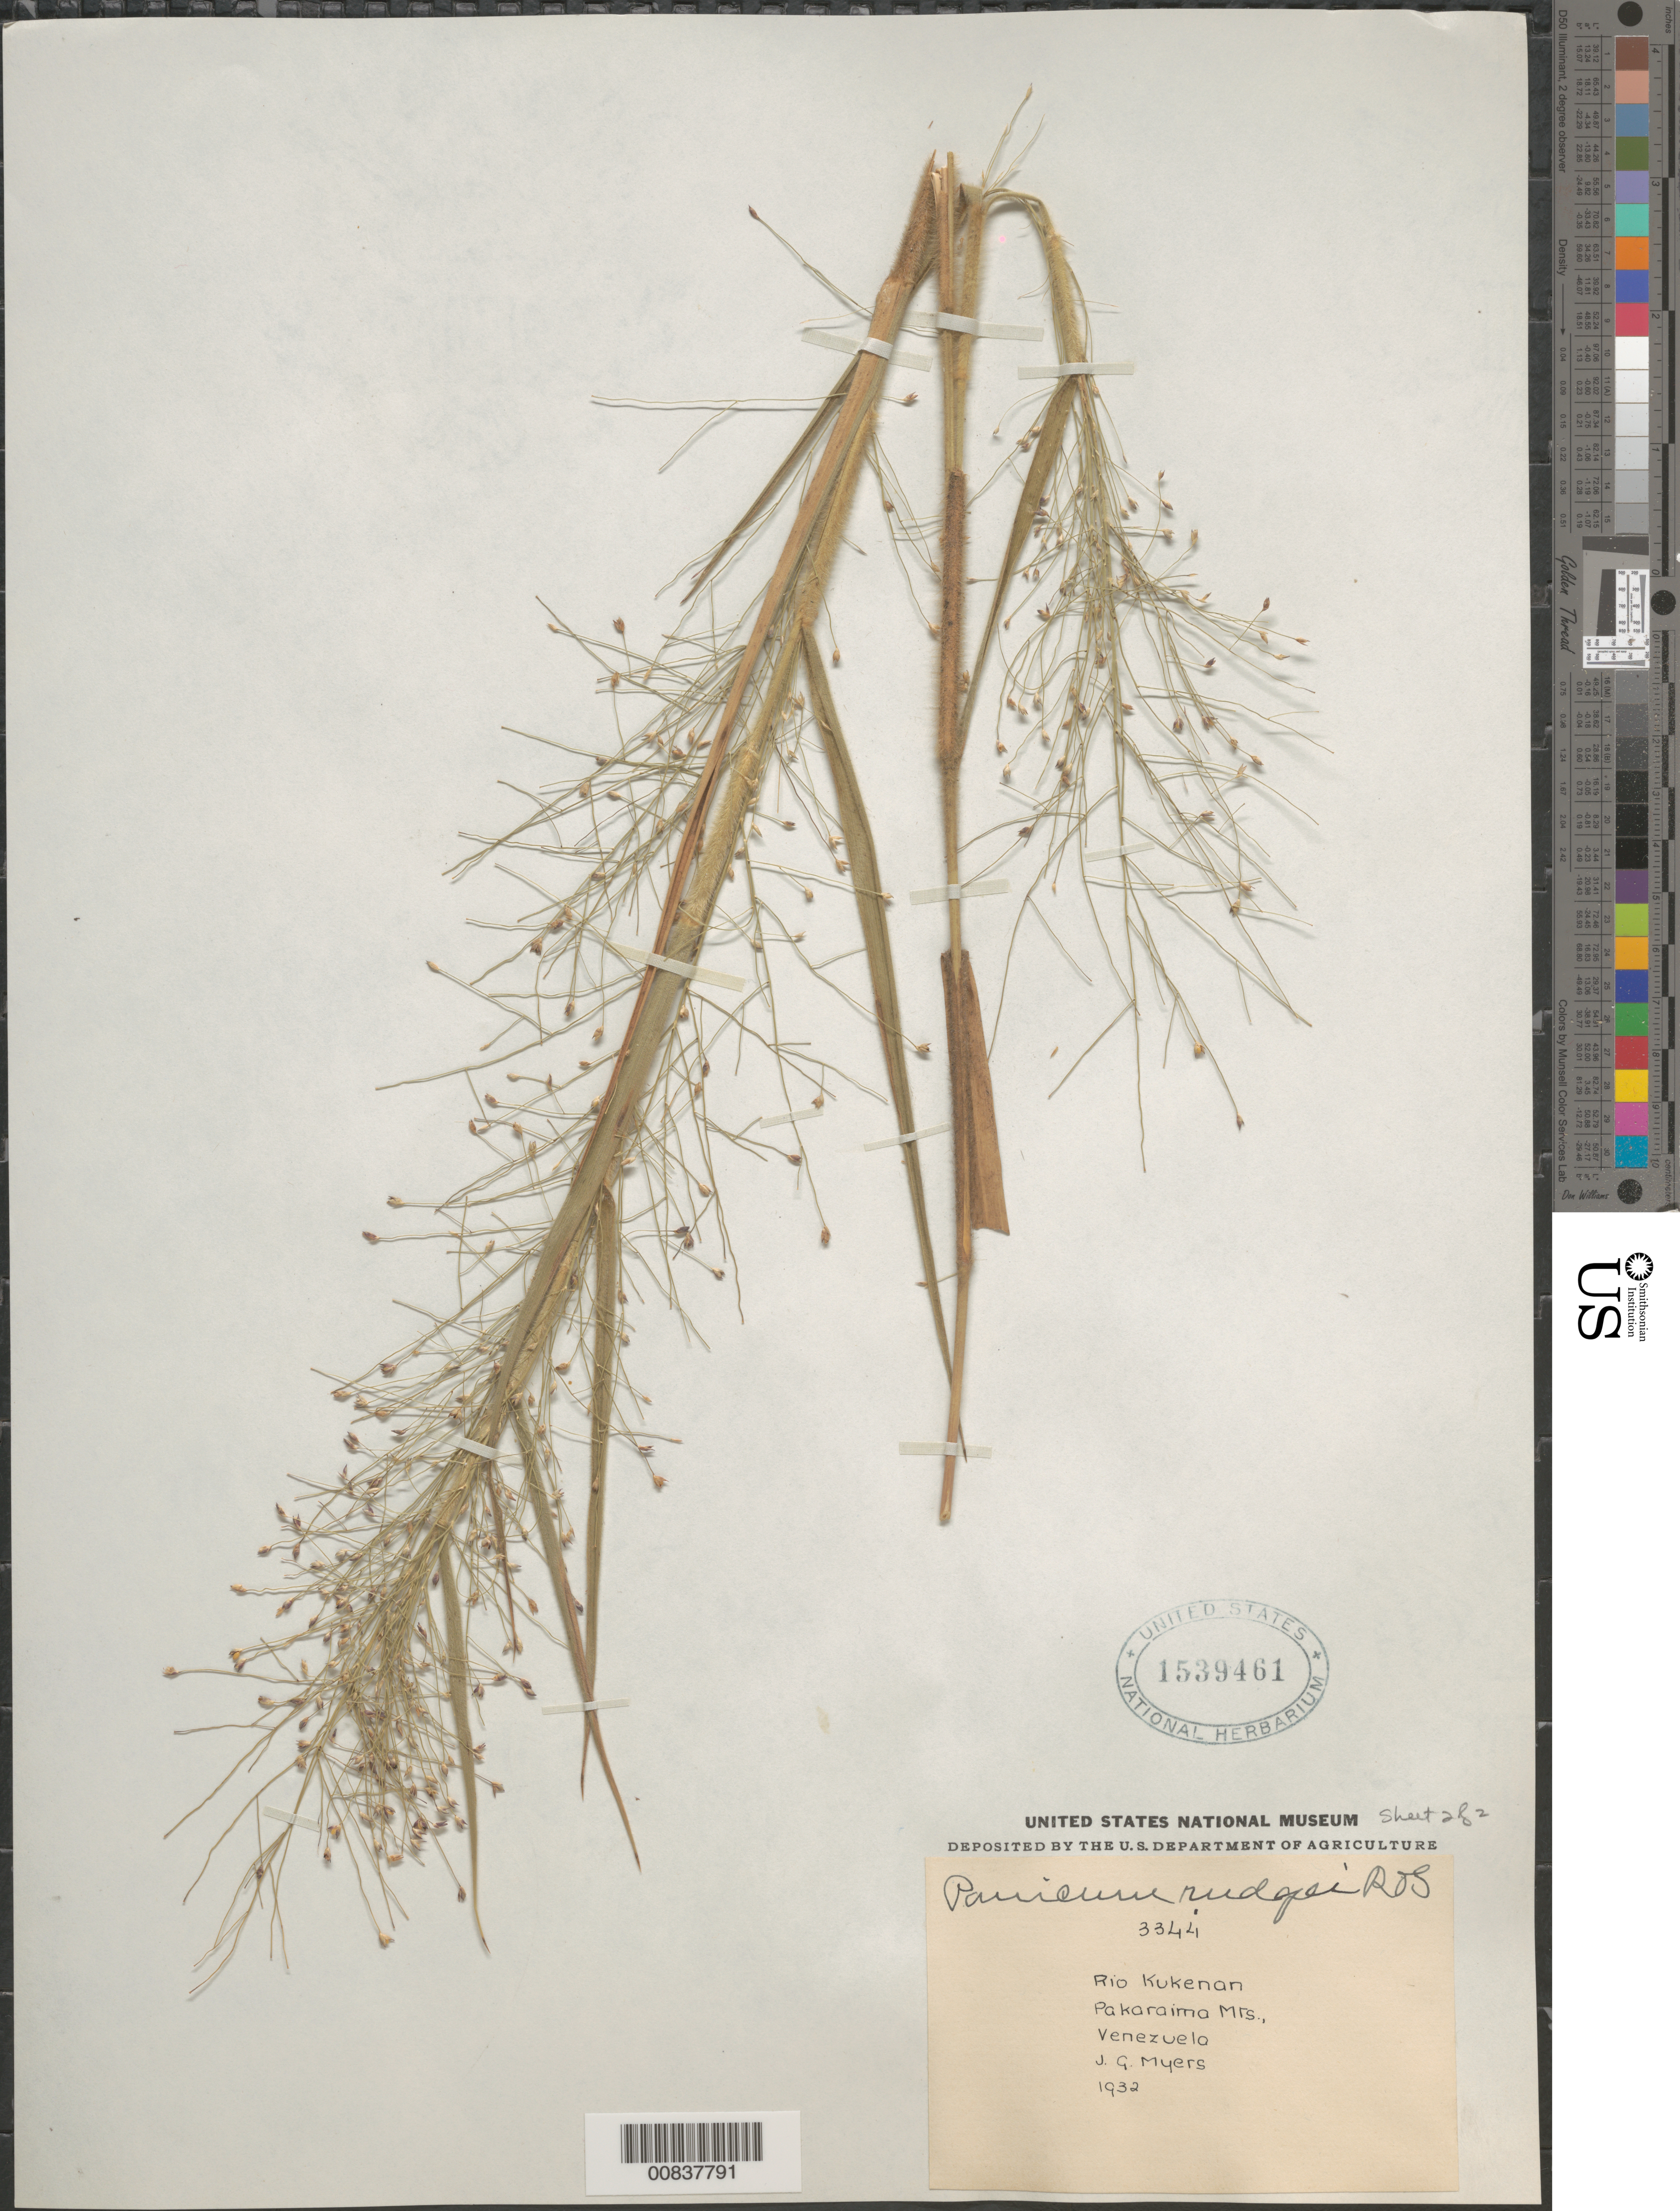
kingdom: Plantae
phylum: Tracheophyta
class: Liliopsida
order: Poales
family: Poaceae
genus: Panicum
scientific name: Panicum rudgei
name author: Roem. & Schult.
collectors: J. Myers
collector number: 3344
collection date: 1932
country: Venezuela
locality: Rio Kukenan. Pakaraima Mts.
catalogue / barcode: US 1539461